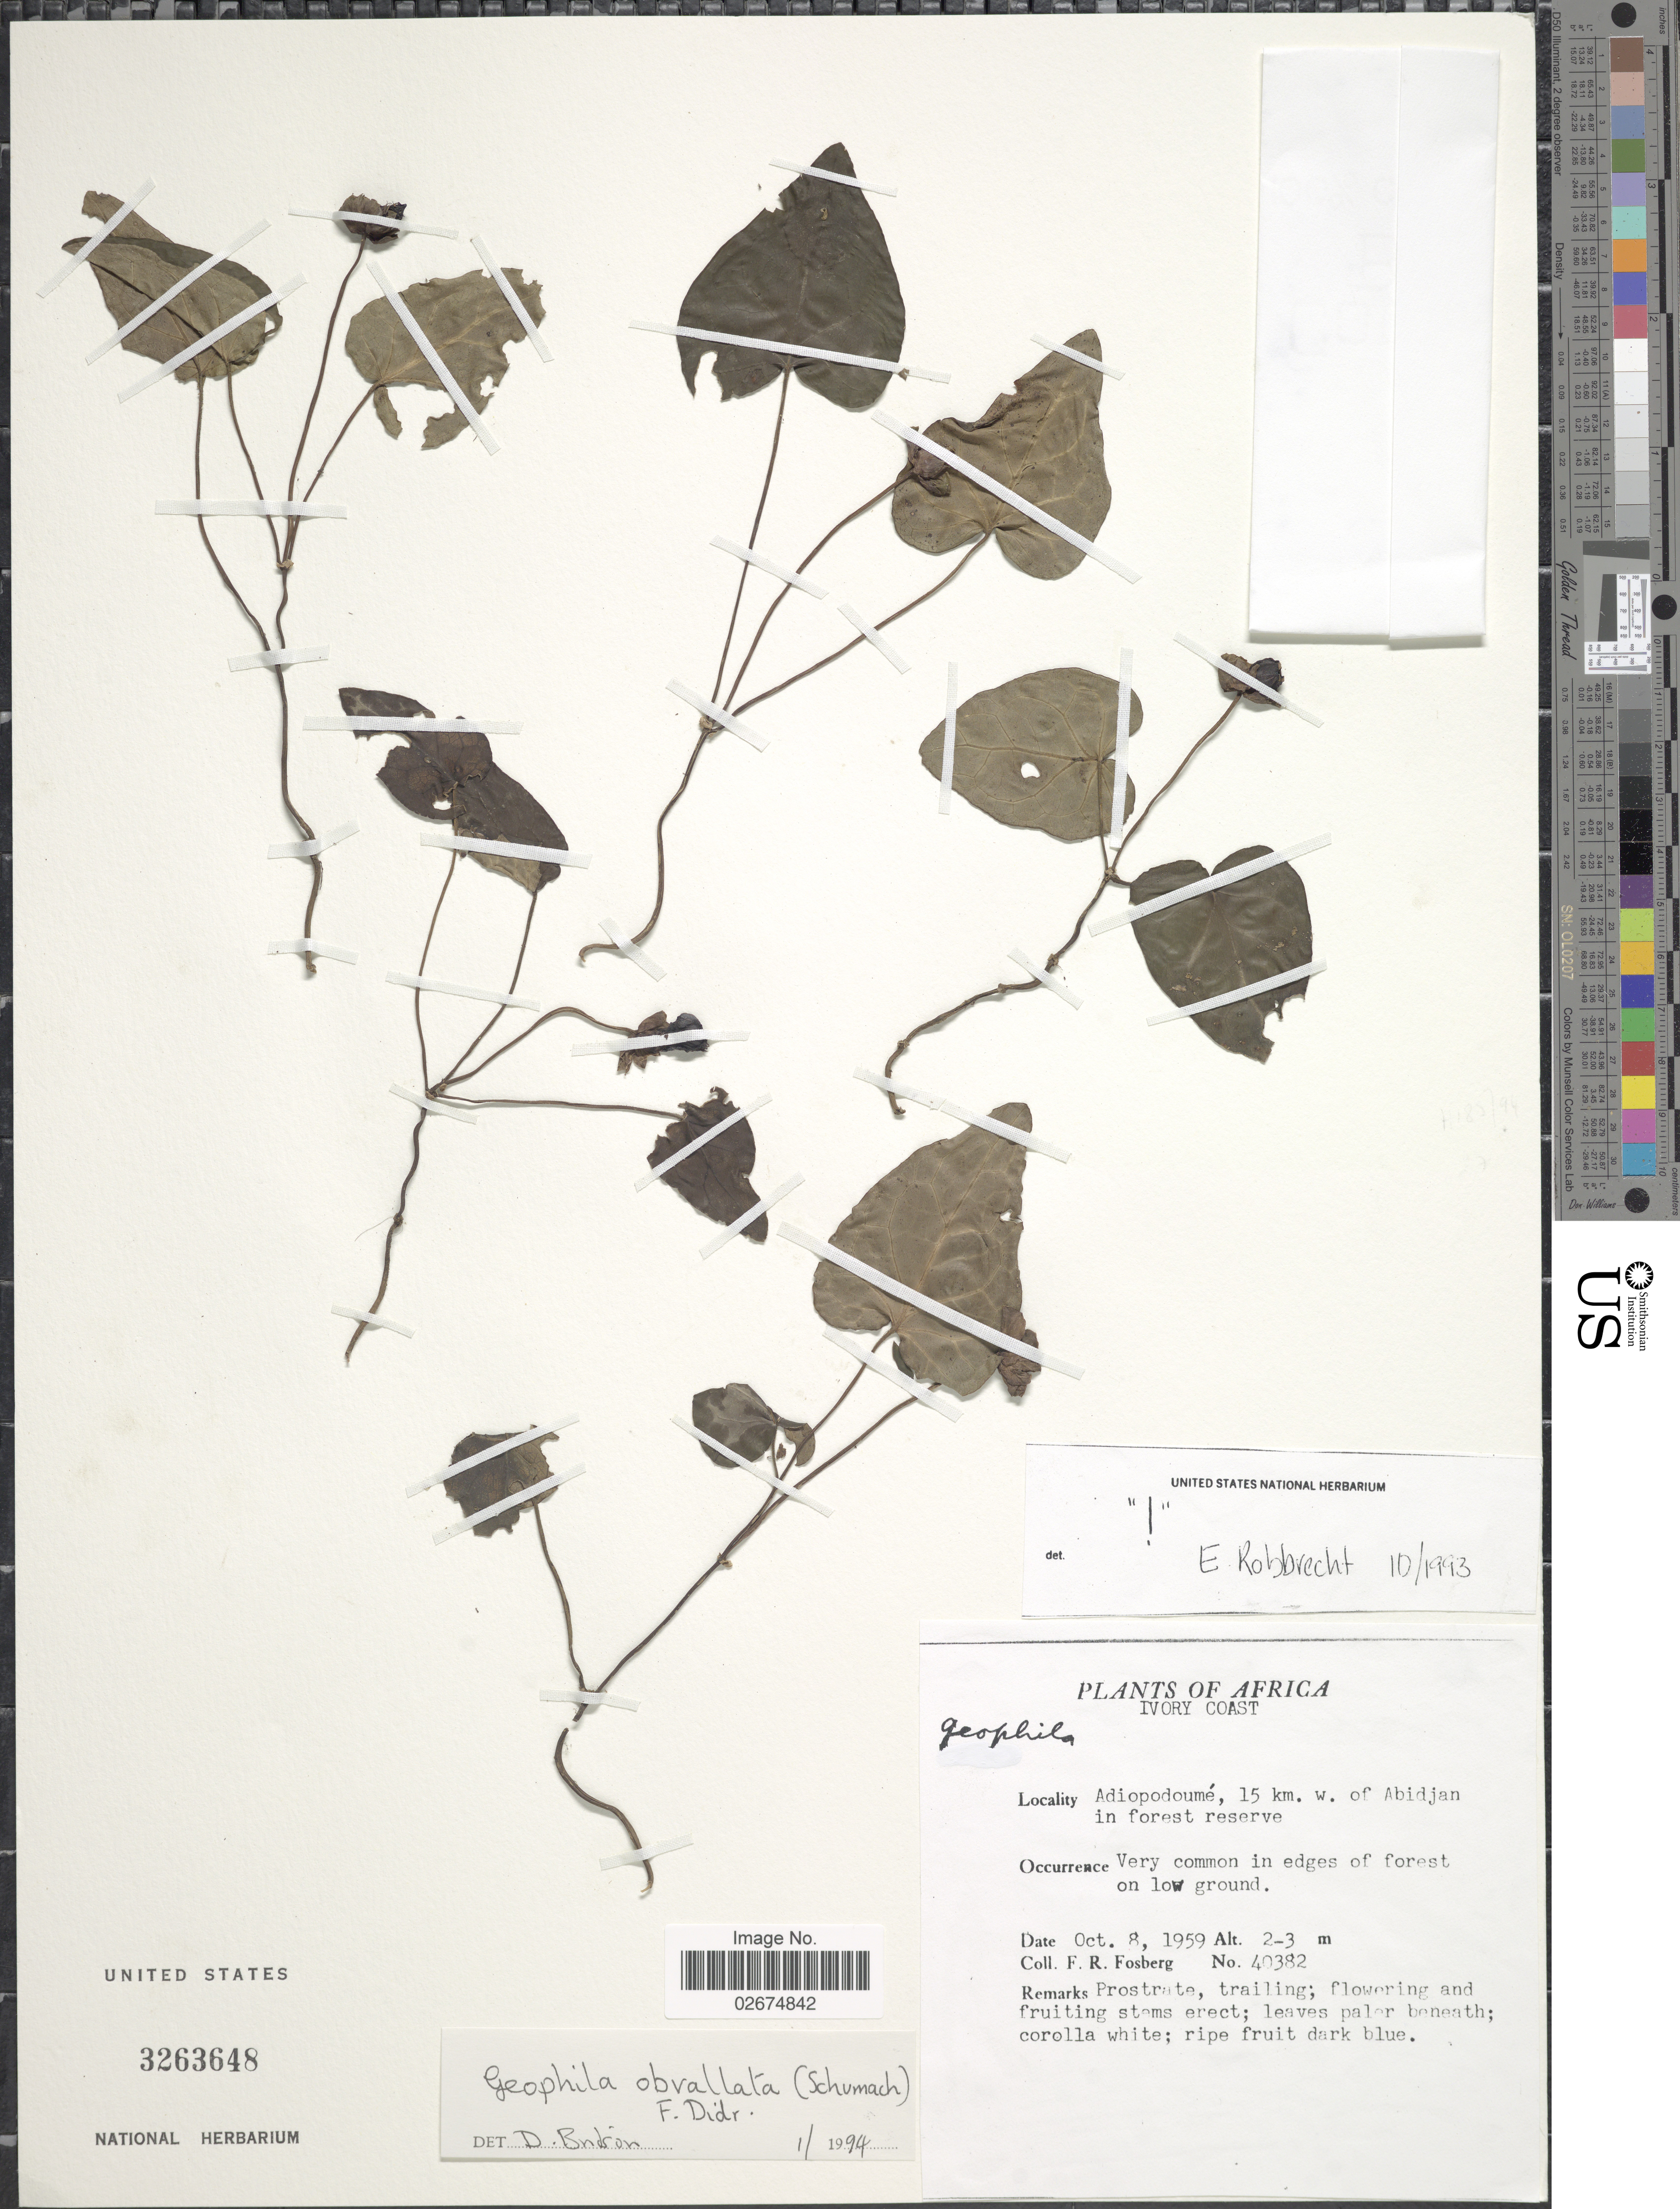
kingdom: Plantae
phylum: Tracheophyta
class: Magnoliopsida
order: Gentianales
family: Rubiaceae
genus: Geophila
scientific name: Geophila obvallata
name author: (Schumach.) Didr.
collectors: F. R. Fosberg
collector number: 40382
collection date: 1959-10-08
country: Ivory Coast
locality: Adiopodoumé, 15 km. w. of Abidjan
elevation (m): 2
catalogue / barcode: US 3263648